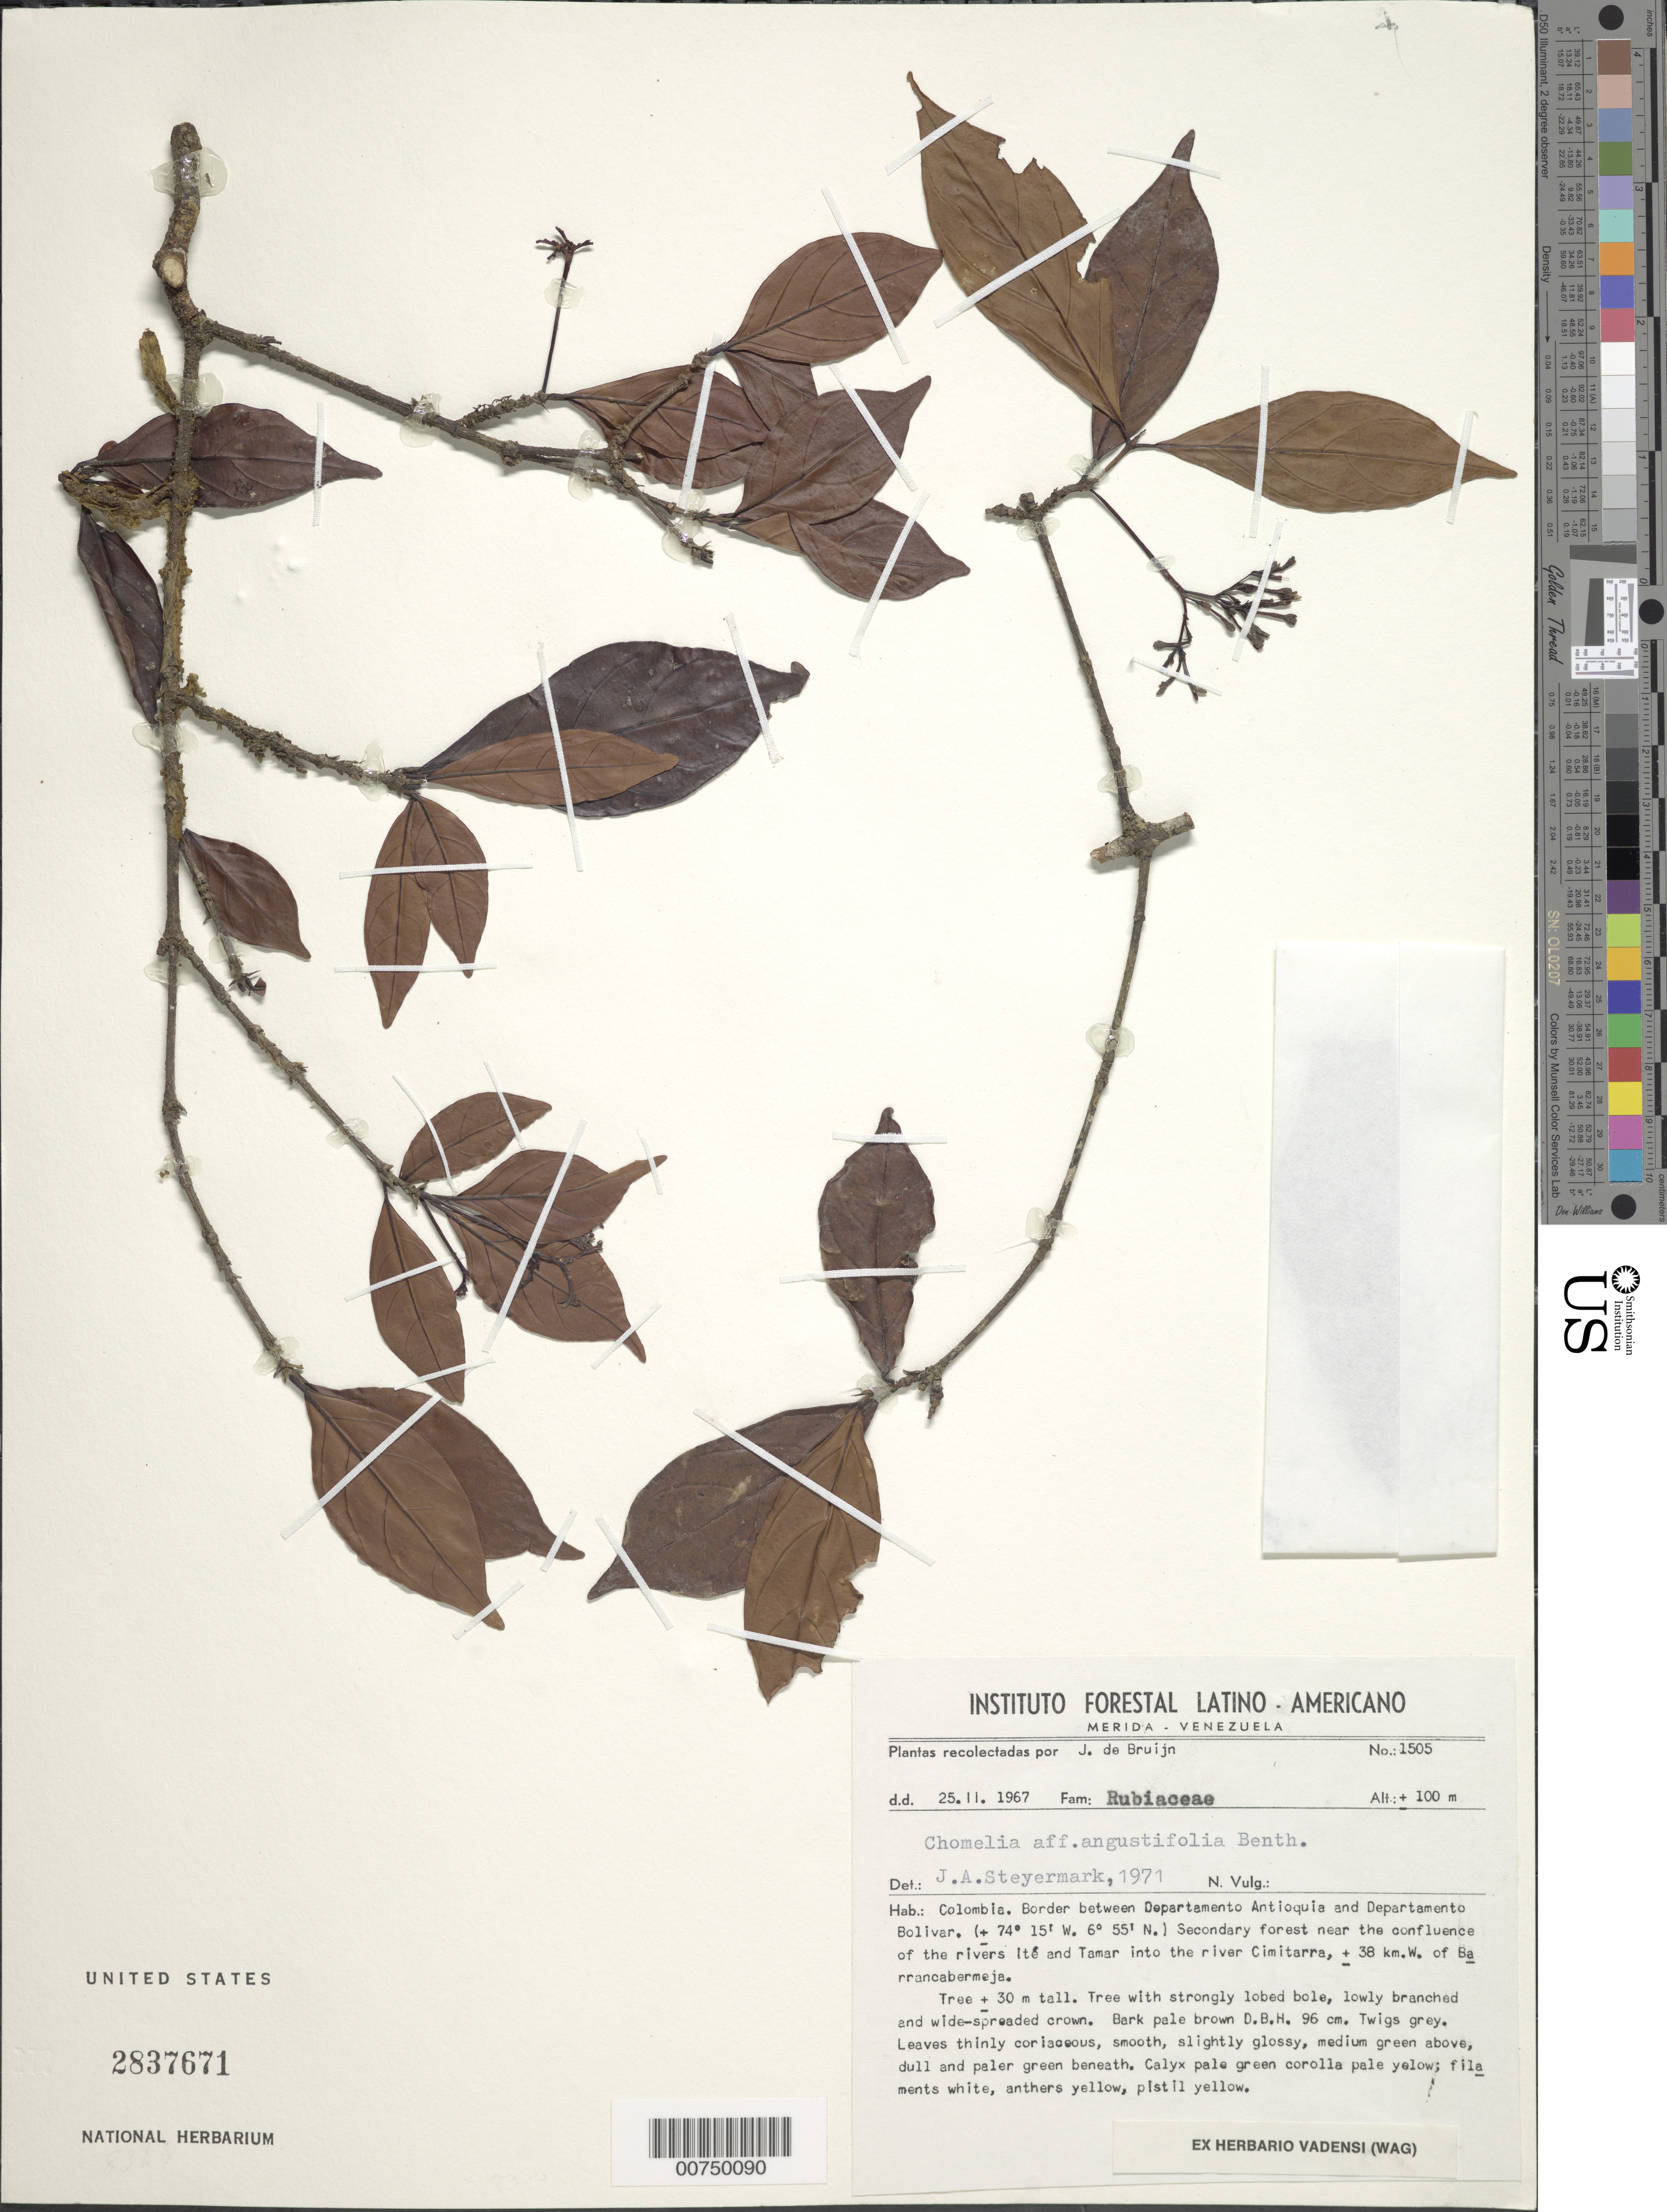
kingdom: Plantae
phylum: Tracheophyta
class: Magnoliopsida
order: Gentianales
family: Rubiaceae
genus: Chomelia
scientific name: Chomelia angustifolia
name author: Benth.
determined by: Steyermark, Julian A., (VEN)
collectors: J. Bruijn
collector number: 1505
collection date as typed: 25-Nov-67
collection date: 1967-11-25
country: Colombia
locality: Dpto. Antioquia and Dpto. Bolívar border, near the confluence of the rivers Ite and Tamar into the river Cimitarra, +- 38 km W. of Barrancabermeja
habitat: Secondary forest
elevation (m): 100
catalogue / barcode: US 2837671